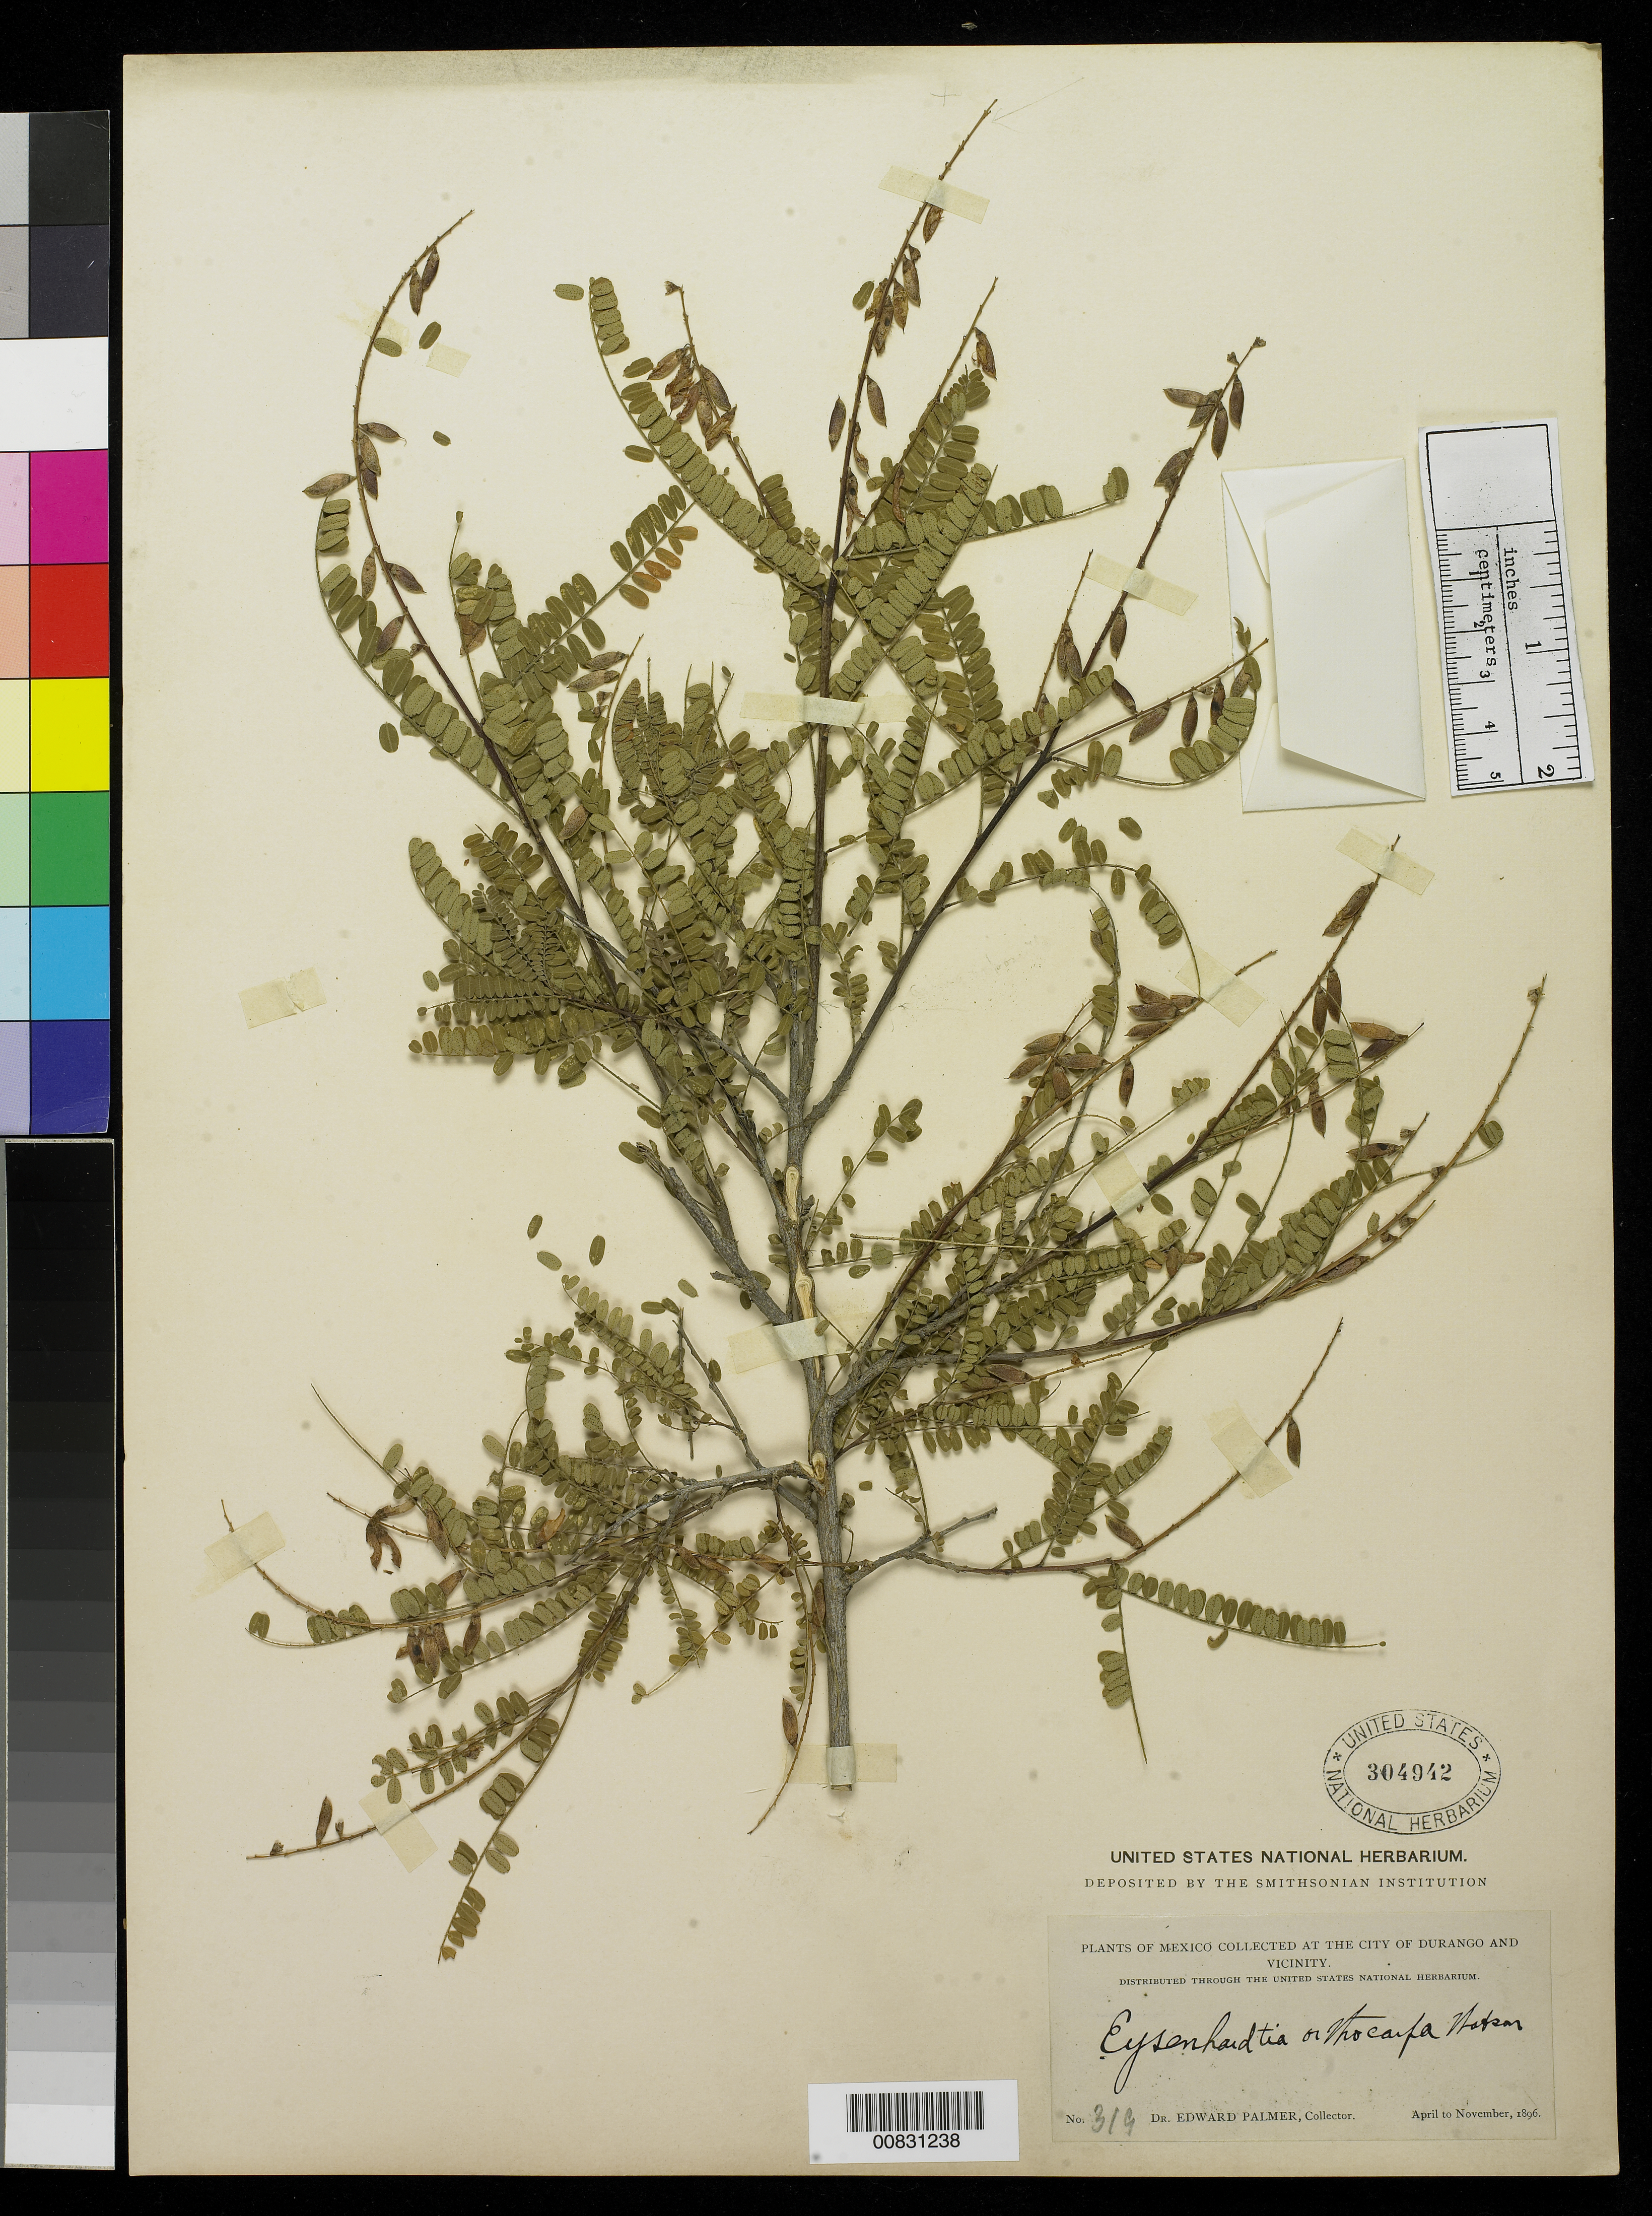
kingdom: Plantae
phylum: Tracheophyta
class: Magnoliopsida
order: Fabales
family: Fabaceae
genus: Eysenhardtia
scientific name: Eysenhardtia orthocarpa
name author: (A. Gray) S. Watson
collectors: E. Palmer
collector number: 319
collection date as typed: Apr 1896 to -- Nov 1896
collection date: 1896-04/1896-11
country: Mexico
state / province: Durango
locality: City of Durango and vicinity.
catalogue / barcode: US 304942